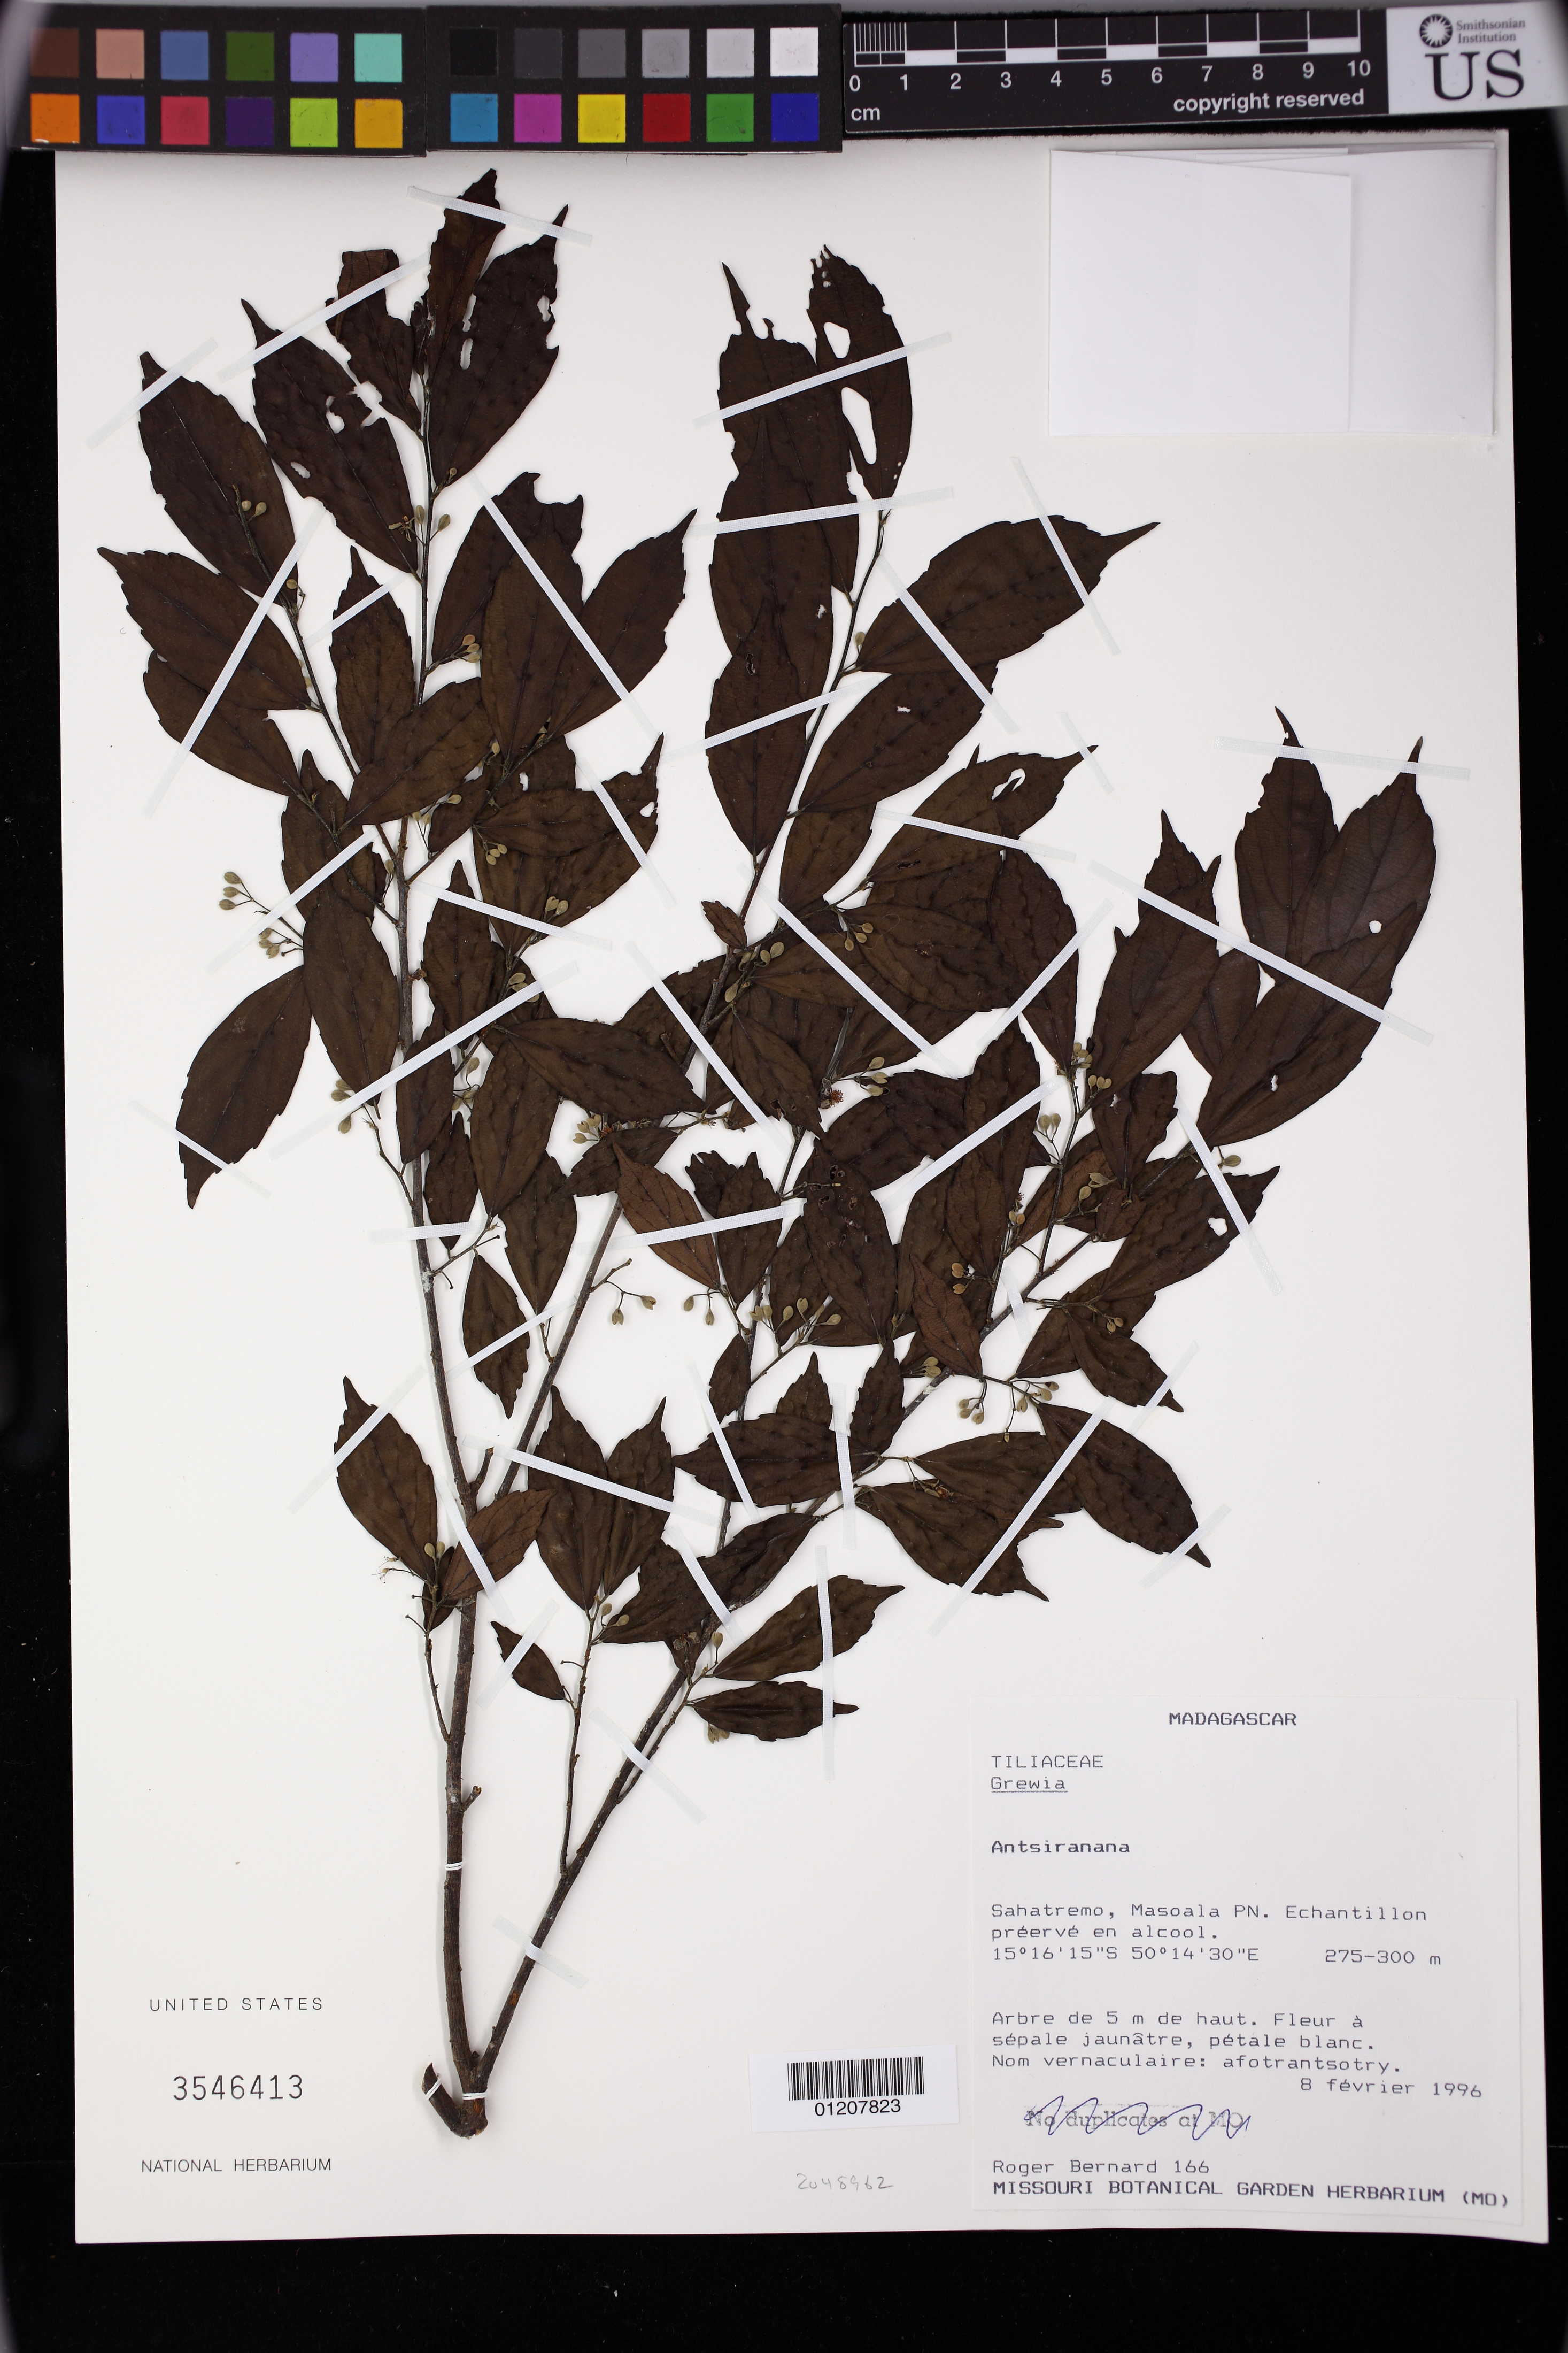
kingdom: Plantae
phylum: Tracheophyta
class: Magnoliopsida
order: Malvales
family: Malvaceae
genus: Grewia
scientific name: Grewia brideliifolia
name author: Baill.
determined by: Jourdain-Fievet, L.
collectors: R. Bernard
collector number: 166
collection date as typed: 02 Aug 1996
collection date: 1996-08-02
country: Madagascar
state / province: Sava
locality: Sahatremo, Masoala PN. Echantillon Sample Preserves alcohol. ‎ Antsiranana.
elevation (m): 275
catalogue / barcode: US 3546413